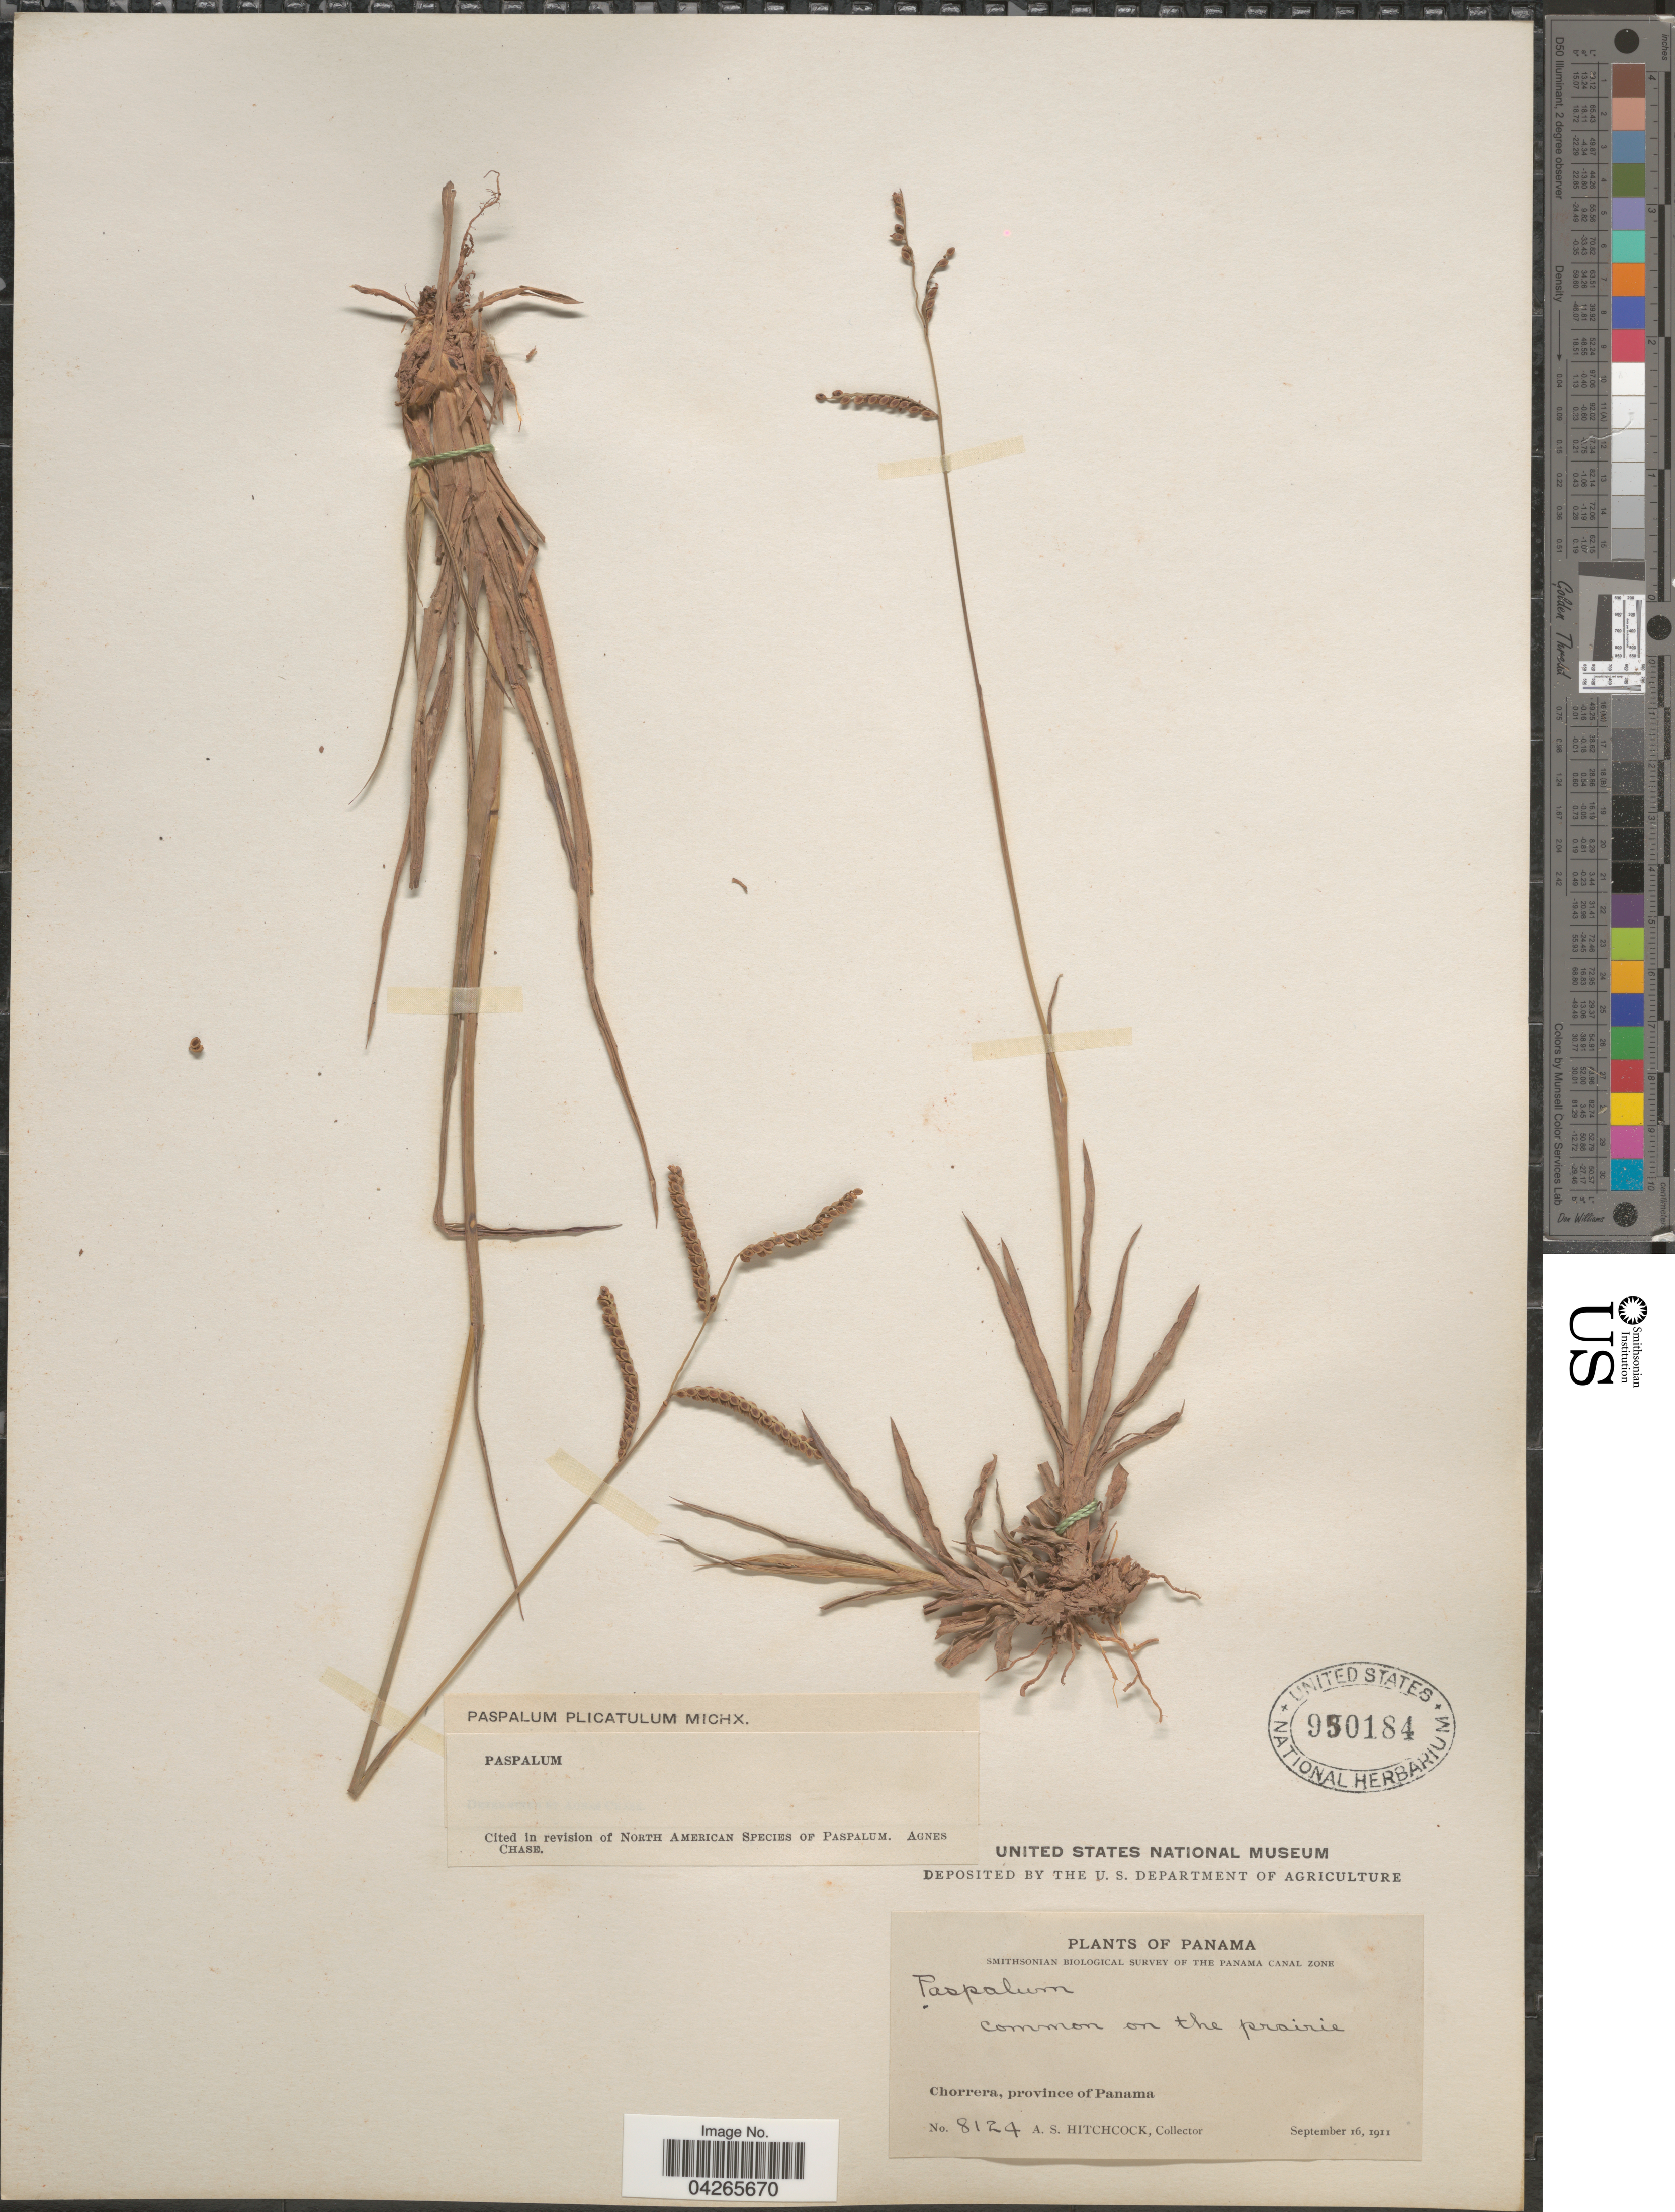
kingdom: Plantae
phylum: Tracheophyta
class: Liliopsida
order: Poales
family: Poaceae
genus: Paspalum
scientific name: Paspalum plicatulum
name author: Michx.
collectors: A. S. Hitchcock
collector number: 8124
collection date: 1911-09-16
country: Panama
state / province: Panamá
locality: Smithsonian Biological Suvery of the Panama Canal Zone. Common on the prairie. Chorrera.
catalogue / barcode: US 950184